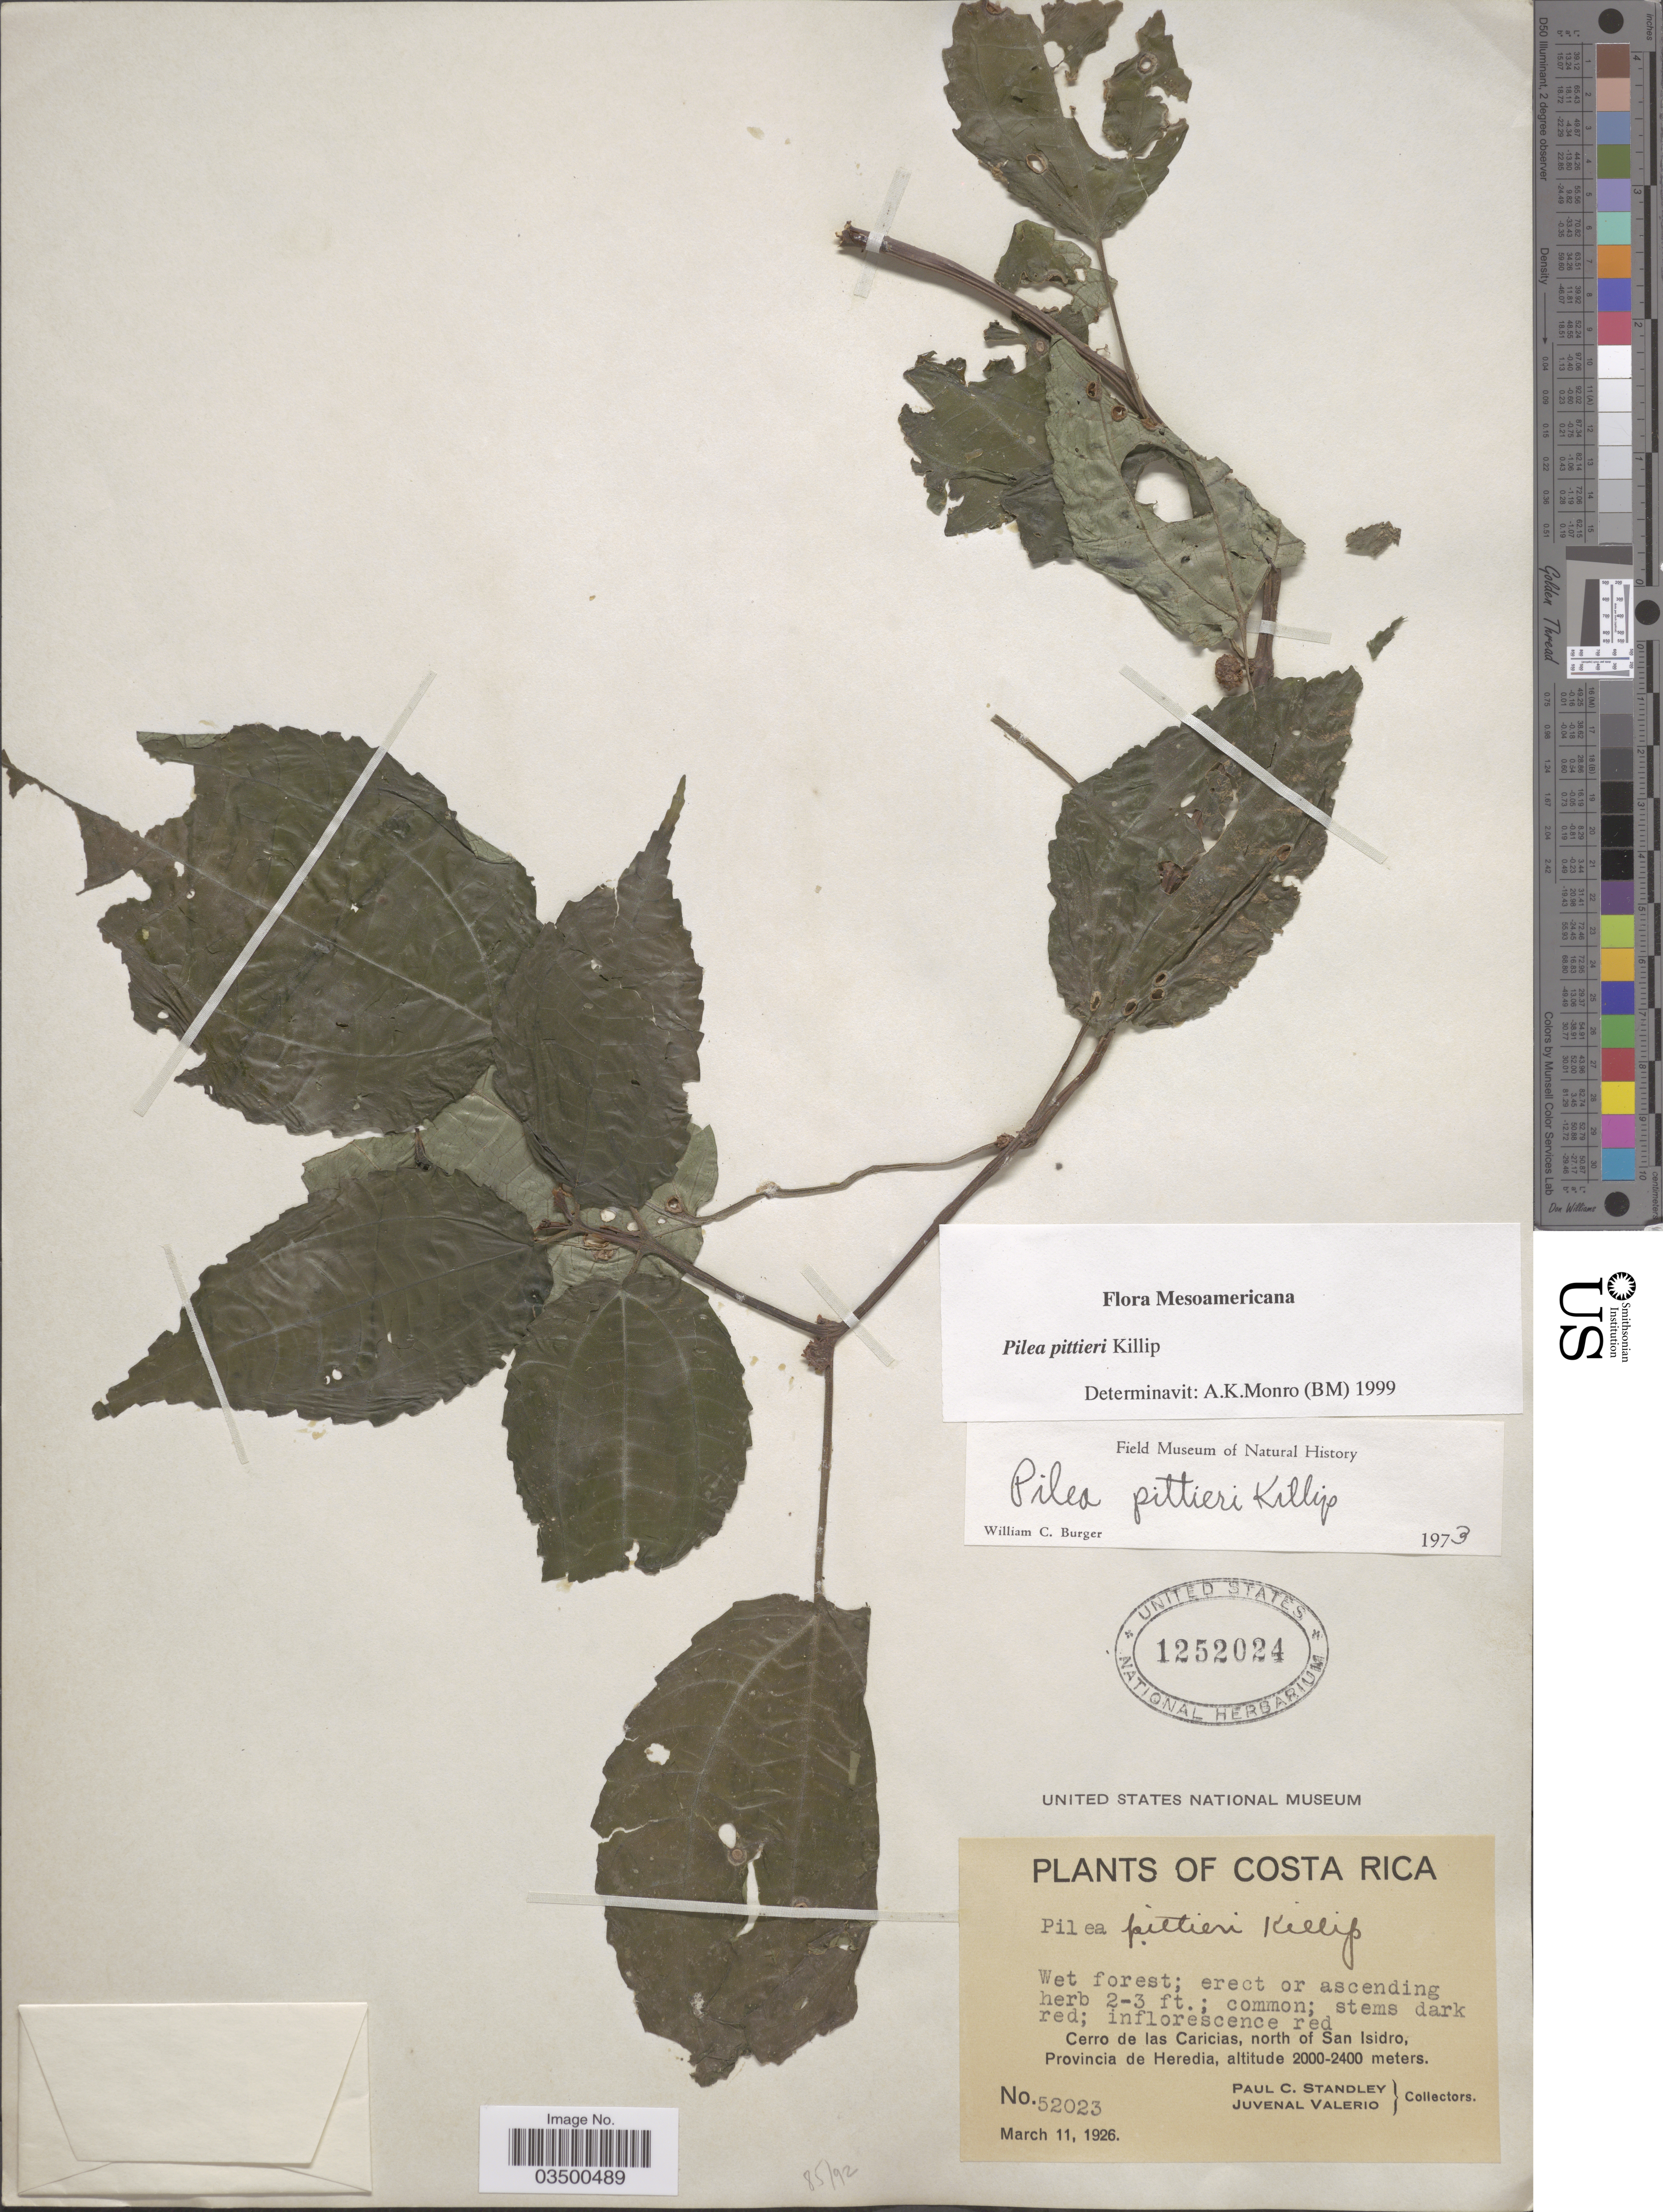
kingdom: Plantae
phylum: Tracheophyta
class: Magnoliopsida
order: Rosales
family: Urticaceae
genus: Pilea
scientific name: Pilea pittieri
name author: Killip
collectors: P. C. Standley & J. Valerio R.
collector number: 52023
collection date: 1926-03-11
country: Costa Rica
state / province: Heredia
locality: Cerro de las Caricias, north of San Isidro, Provincia de Heredia.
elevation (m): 2000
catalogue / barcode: US 1252024